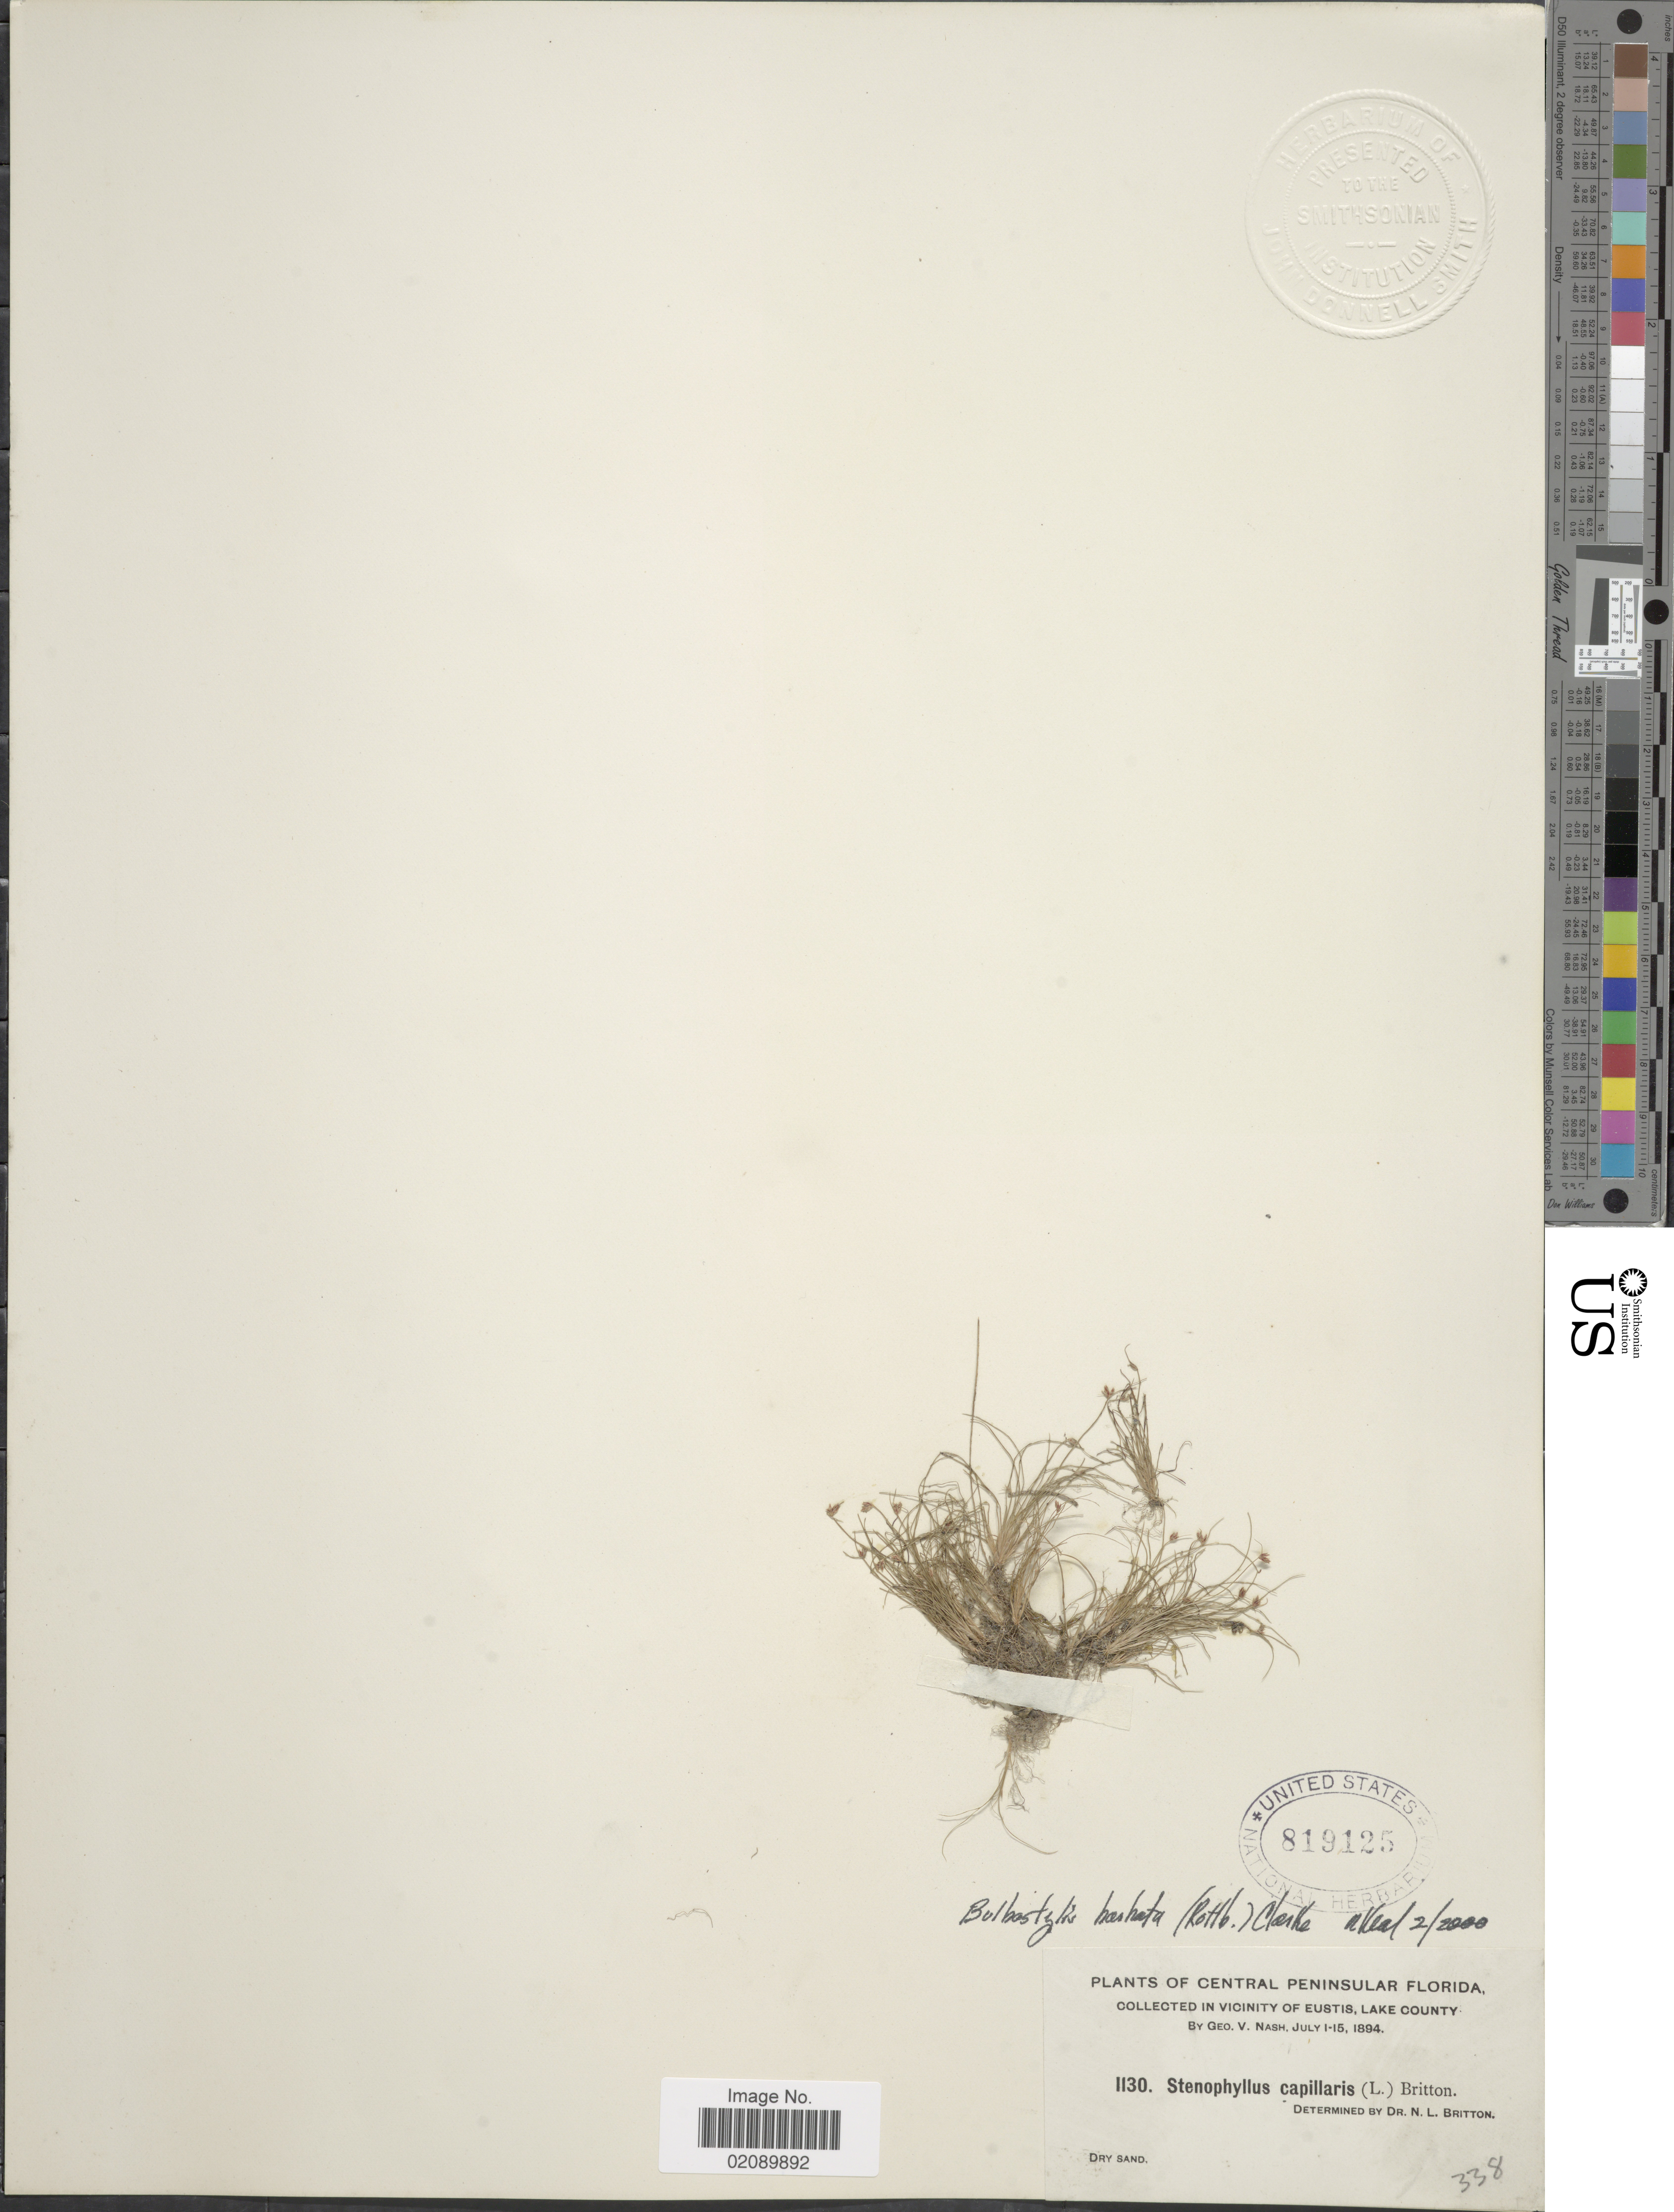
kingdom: Plantae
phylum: Tracheophyta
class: Liliopsida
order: Poales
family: Cyperaceae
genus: Bulbostylis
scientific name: Bulbostylis barbata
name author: (Rottb.) C.B. Clarke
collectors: G. V. Nash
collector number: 1130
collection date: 1894-07-01/1894-07-15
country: United States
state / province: Florida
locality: Central Peninsular Florida. In Vicinity of Eustis, Lake County. Dry Sand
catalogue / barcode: US 819125